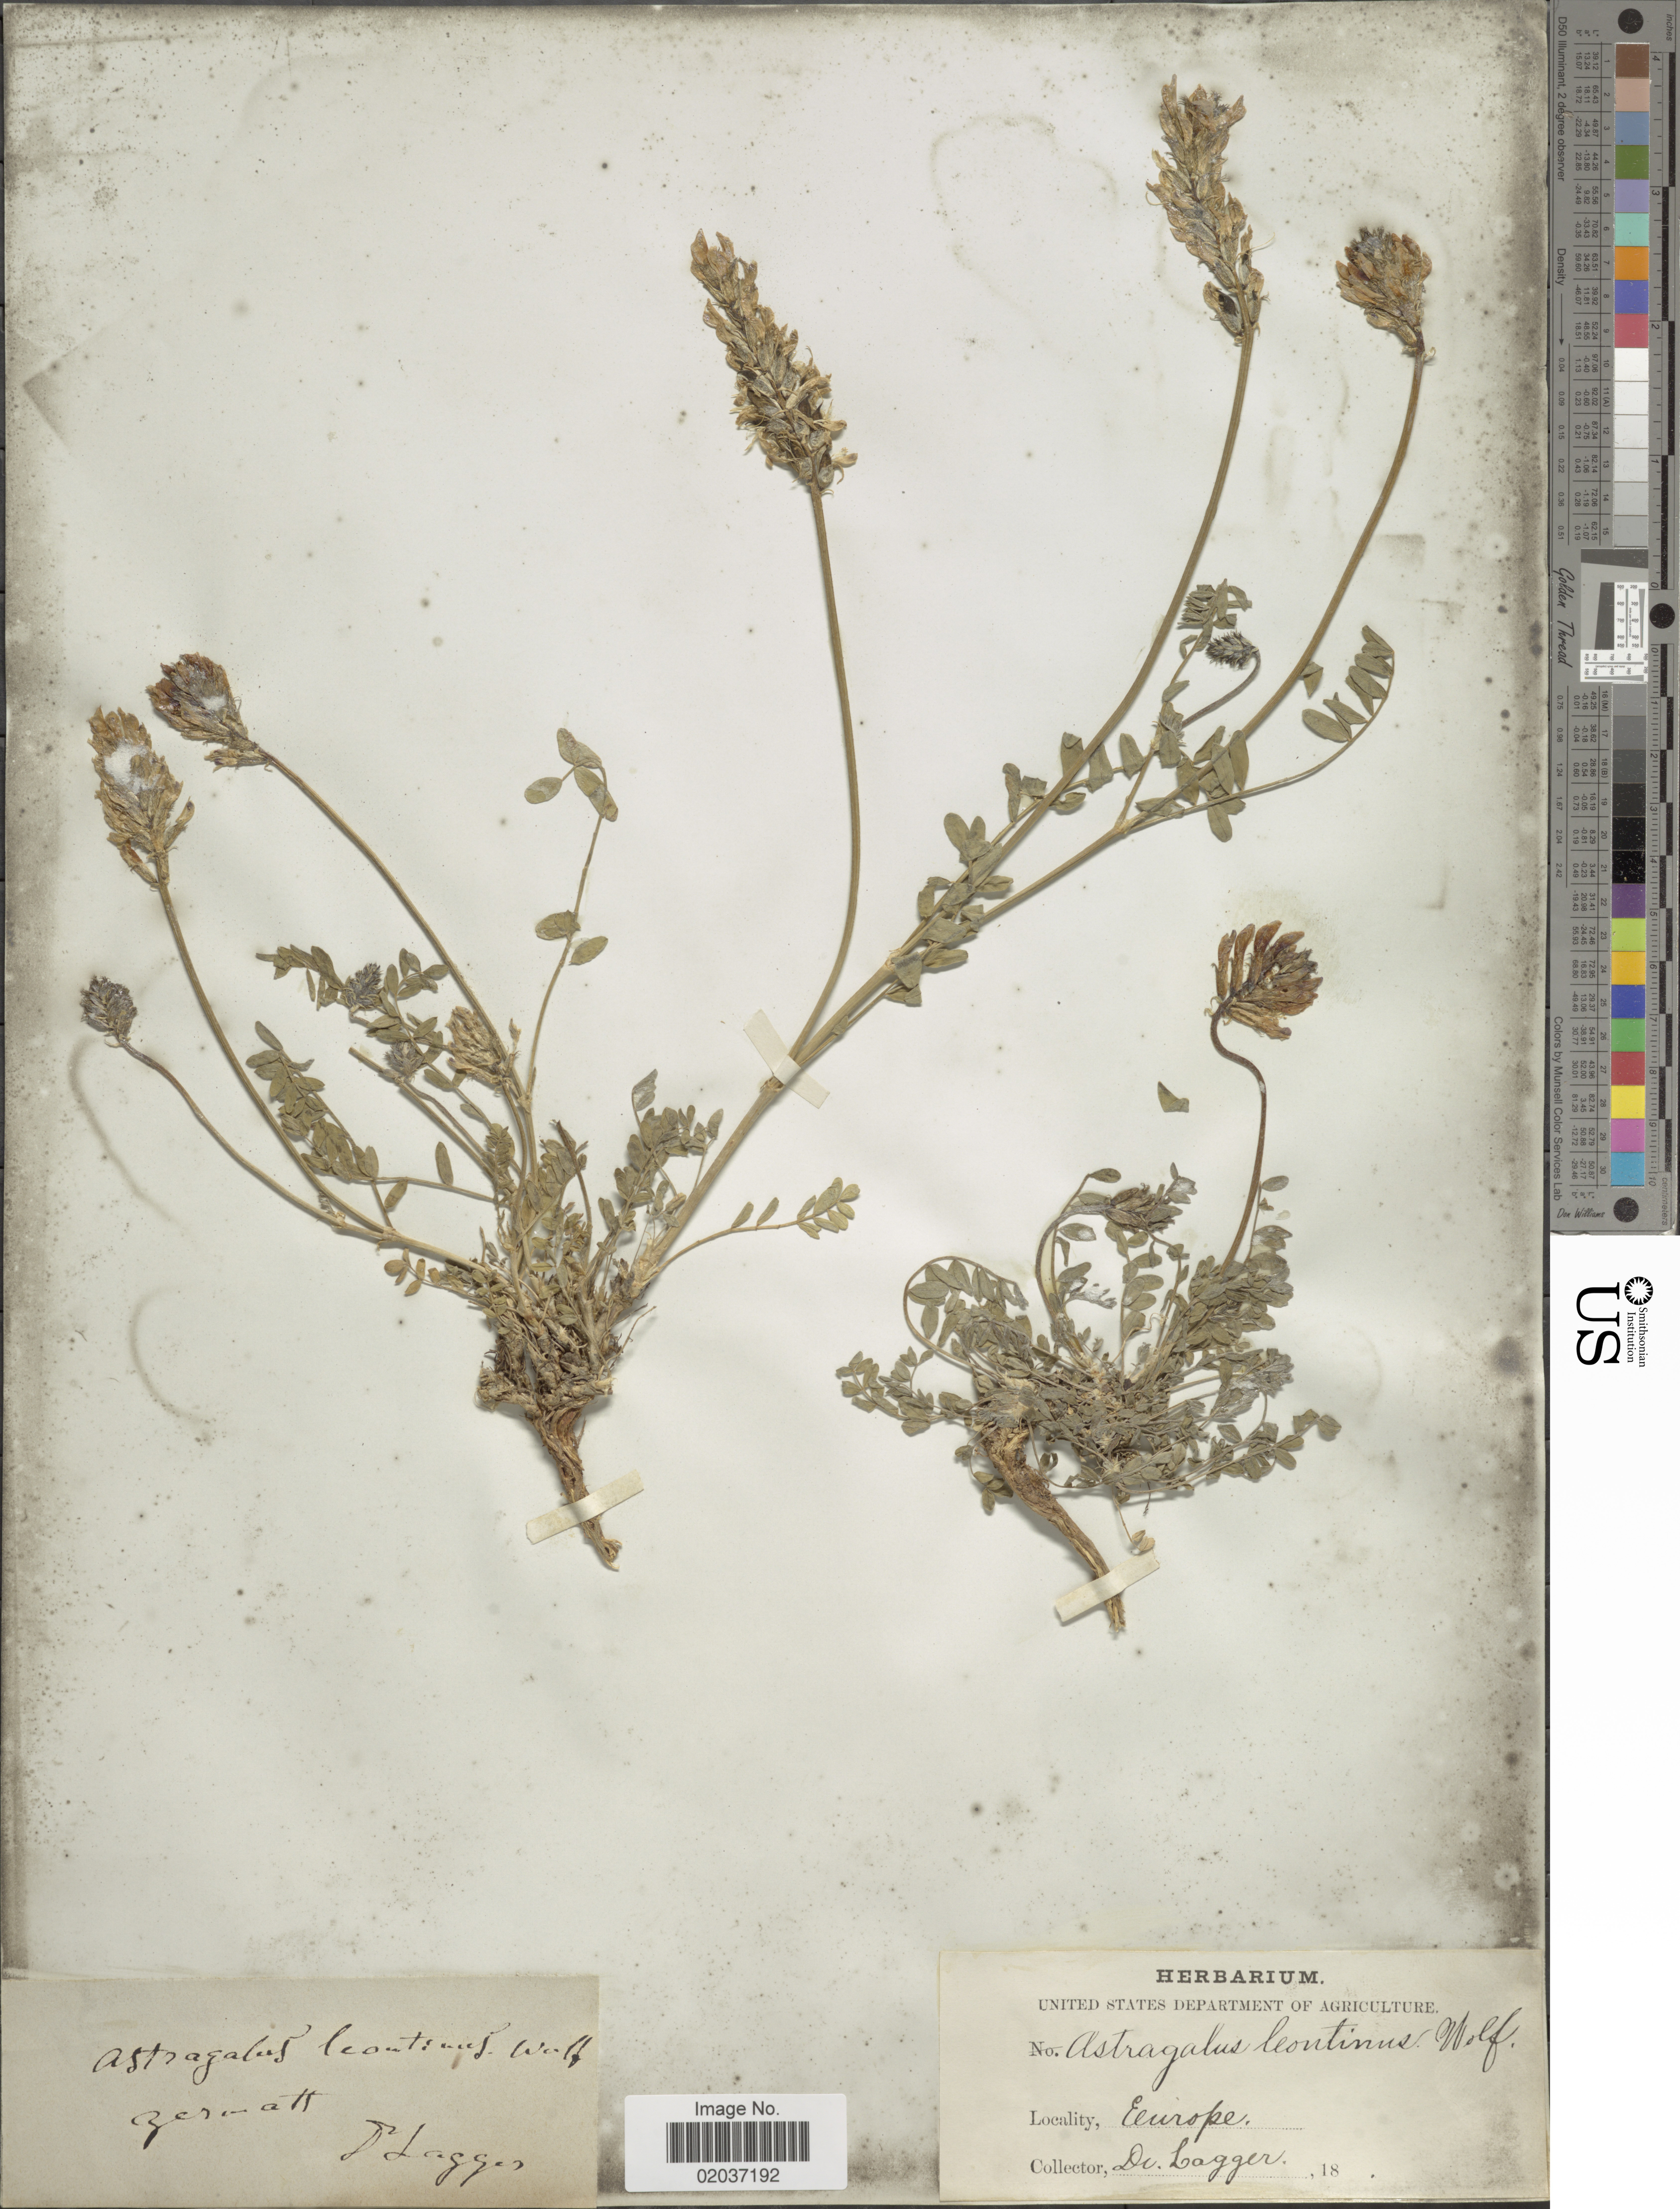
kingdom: Plantae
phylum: Tracheophyta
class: Magnoliopsida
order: Fabales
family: Fabaceae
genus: Astragalus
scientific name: Astragalus leontinus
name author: Wulfen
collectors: F. J. Lagger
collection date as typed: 18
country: Switzerland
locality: Zermatt, Europe.